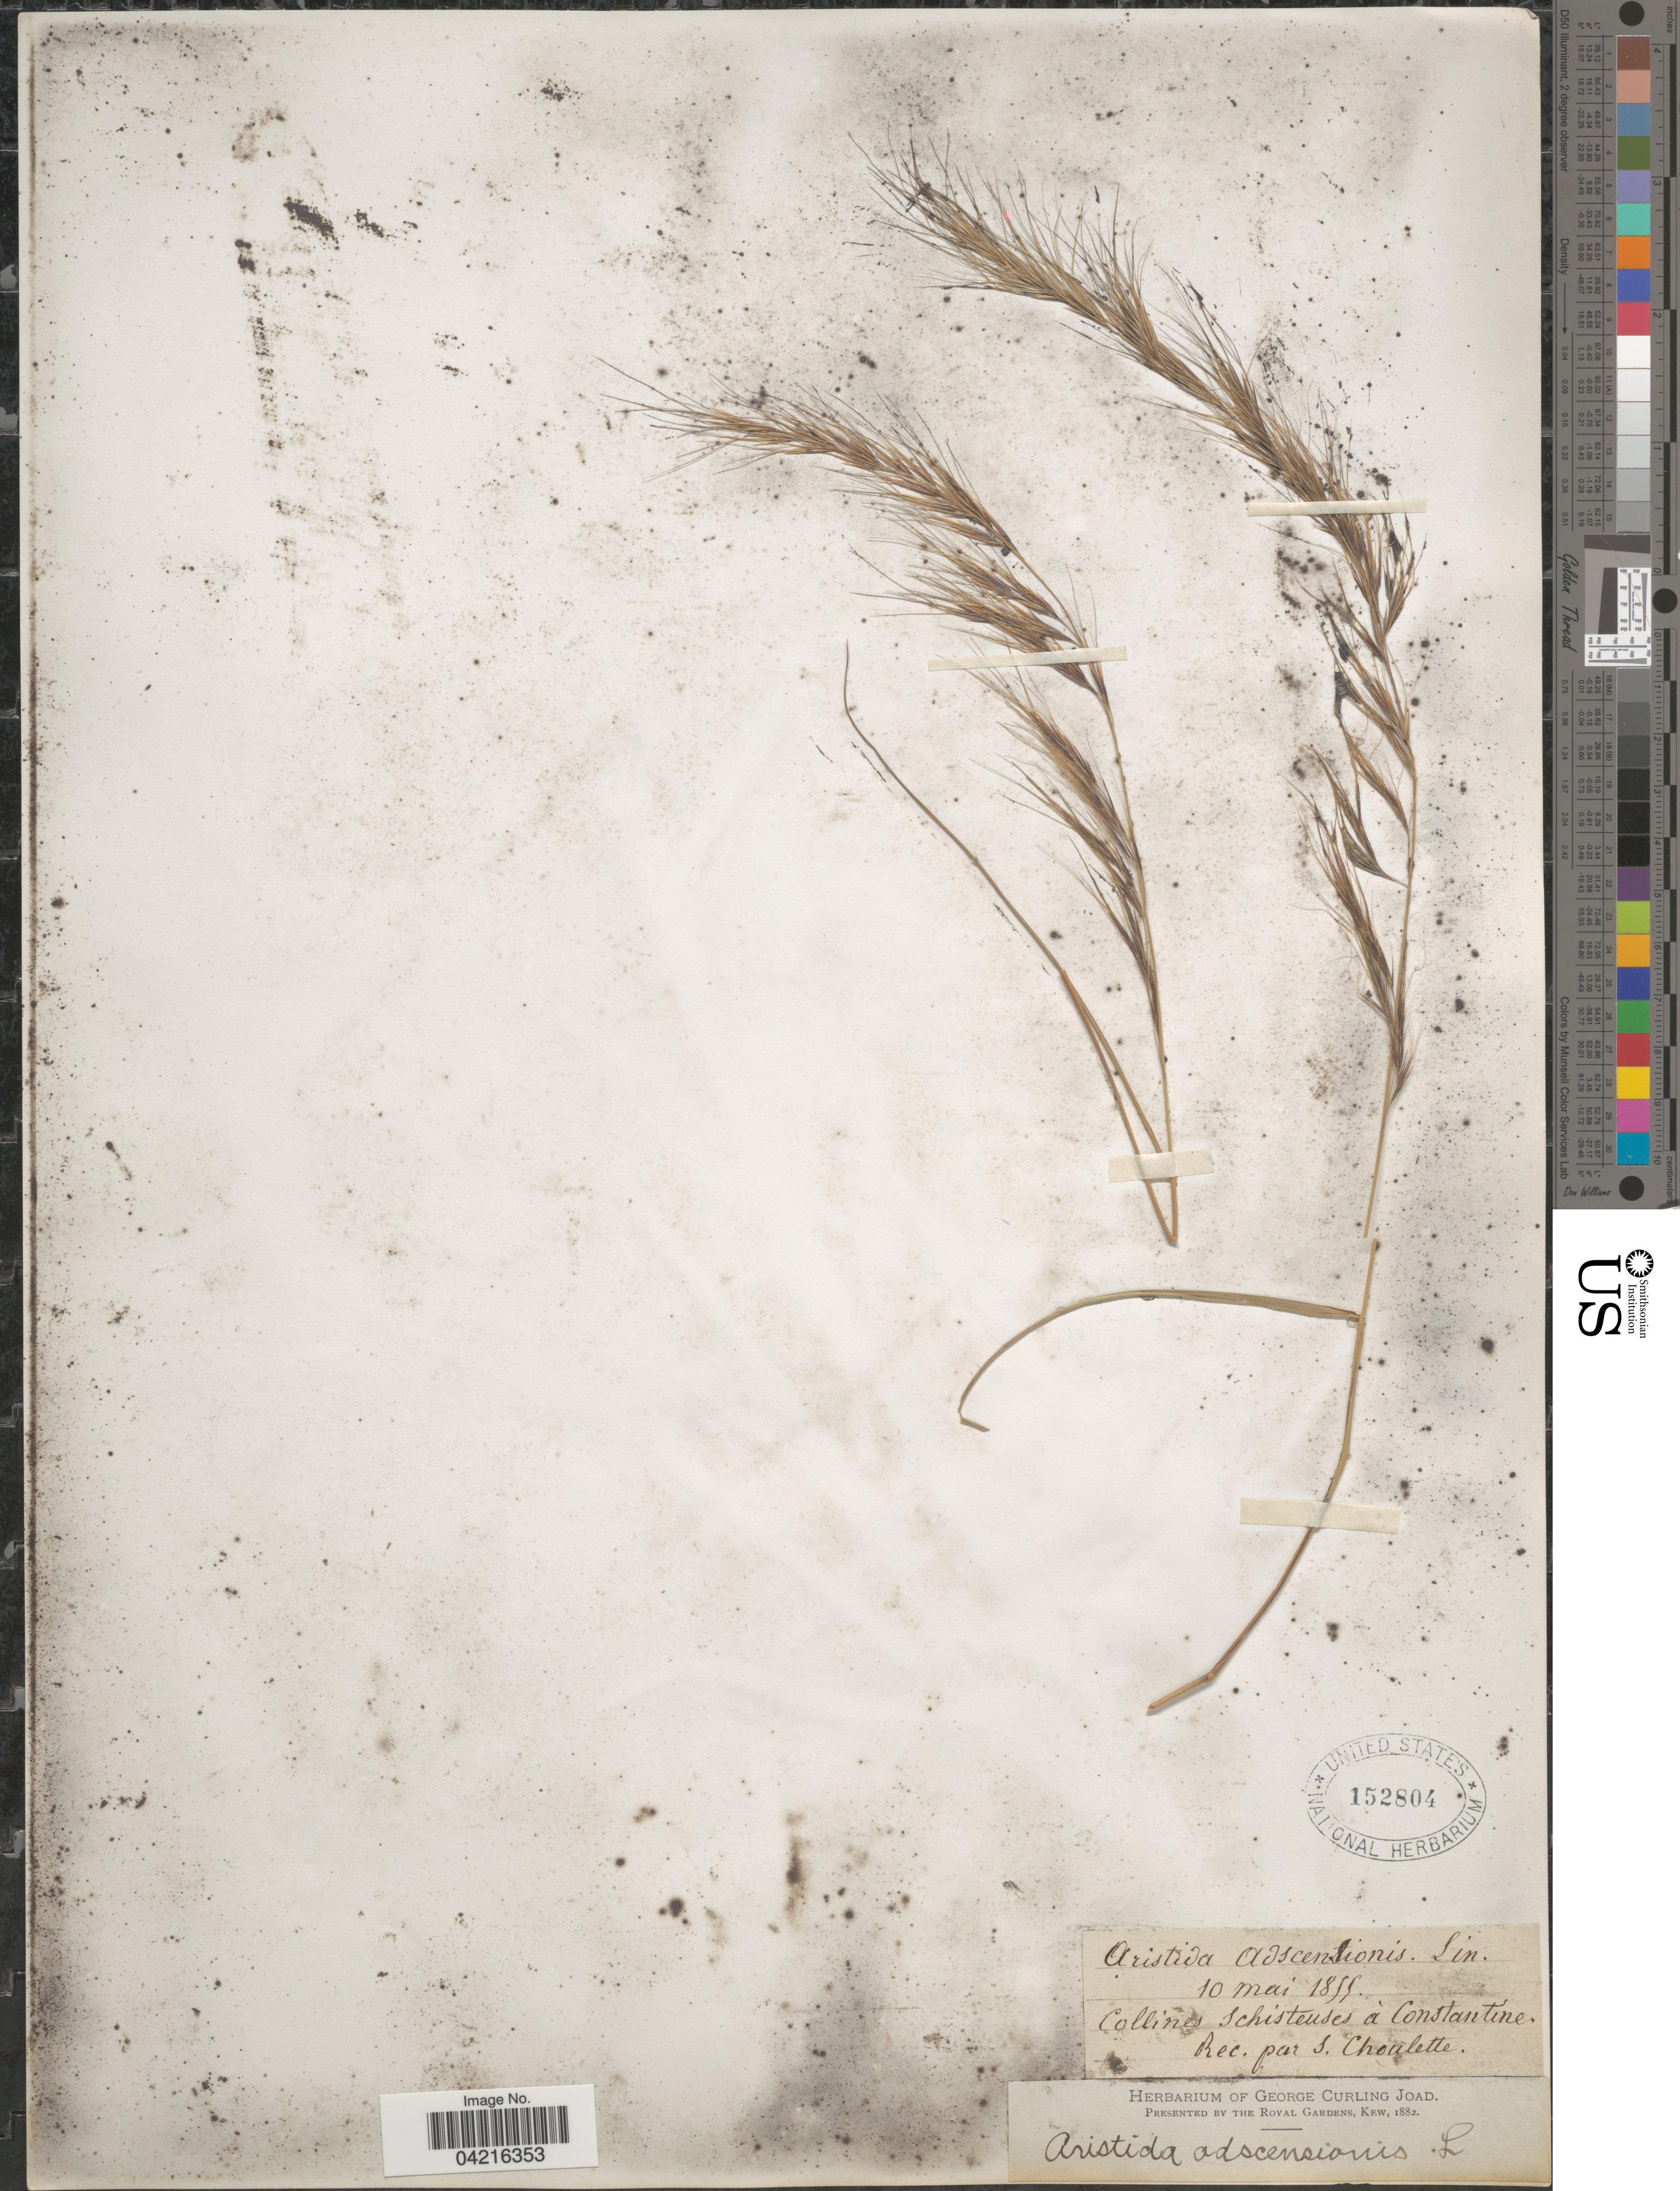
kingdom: Plantae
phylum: Tracheophyta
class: Liliopsida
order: Poales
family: Poaceae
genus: Aristida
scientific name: Aristida adscensionis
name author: L.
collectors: S. Choulette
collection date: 1855-05-10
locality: Collines schisteuses à Constantine.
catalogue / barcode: US 152804